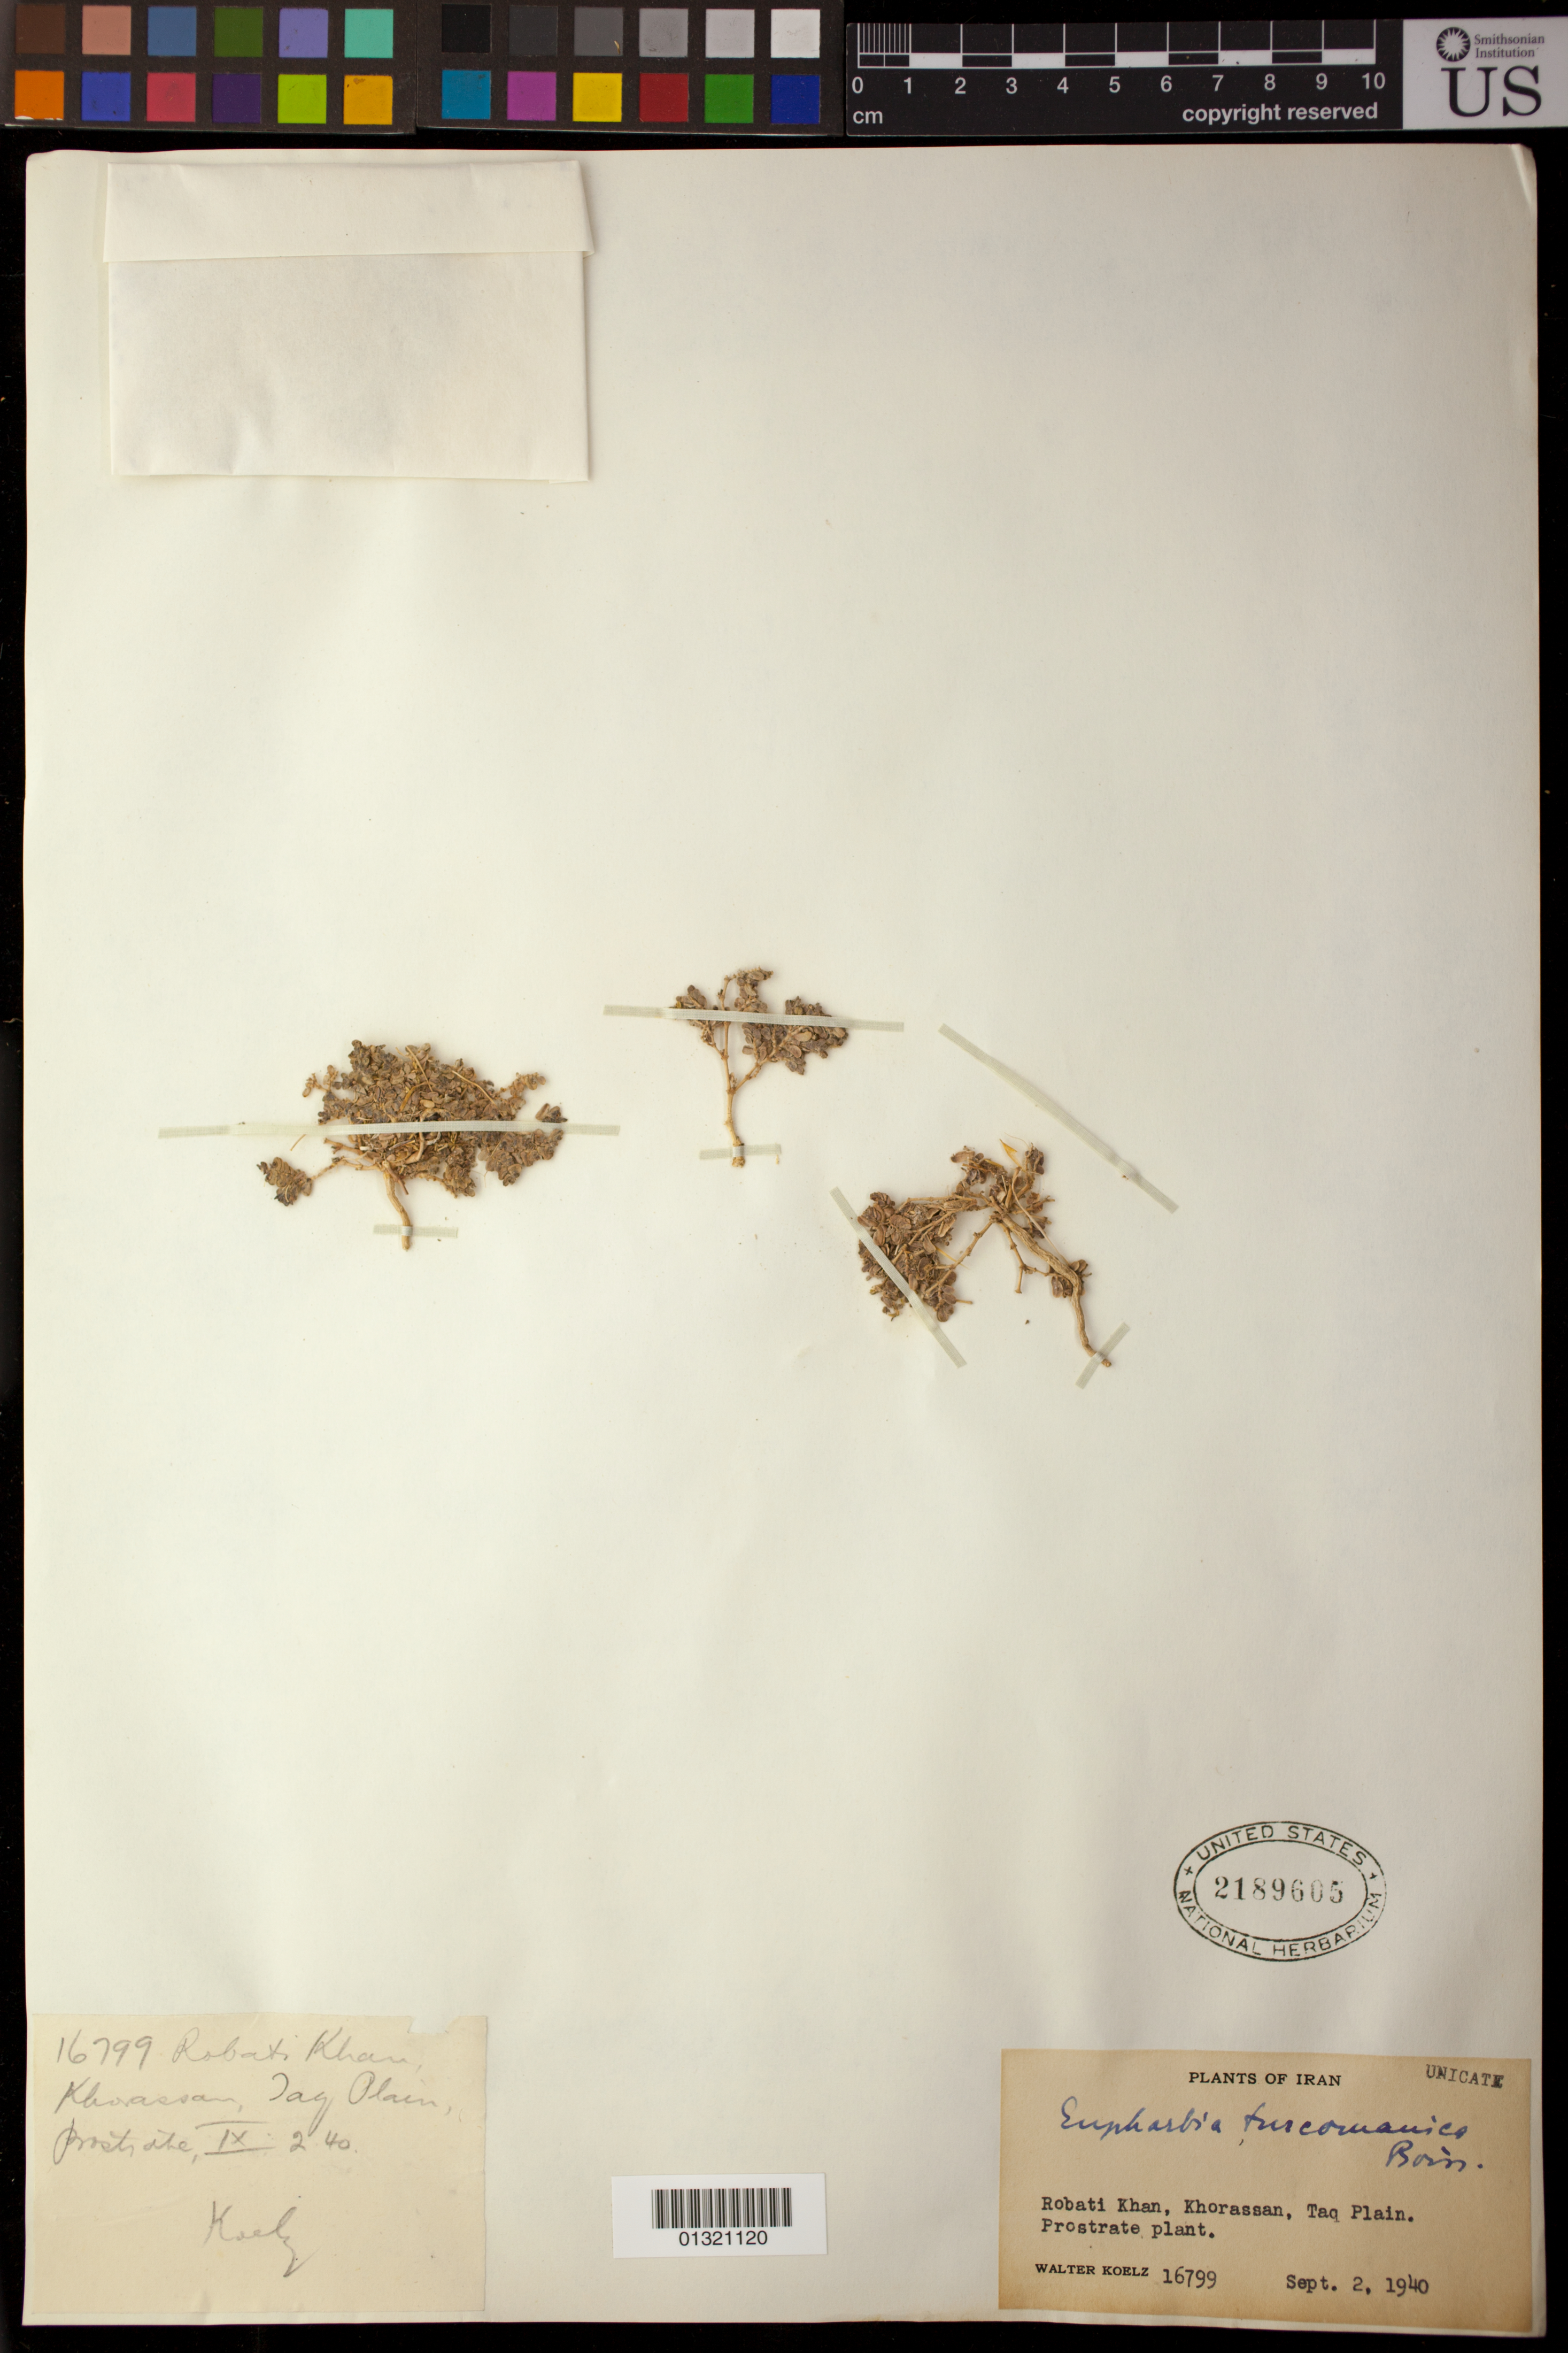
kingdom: Plantae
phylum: Tracheophyta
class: Magnoliopsida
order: Malpighiales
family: Euphorbiaceae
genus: Euphorbia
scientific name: Euphorbia granulata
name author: Forssk.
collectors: W. N. Koelz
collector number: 16799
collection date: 1940-09-02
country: Iran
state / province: Khorasan [obsolete]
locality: Robati Kahn, Taq Plain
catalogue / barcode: US 2189605